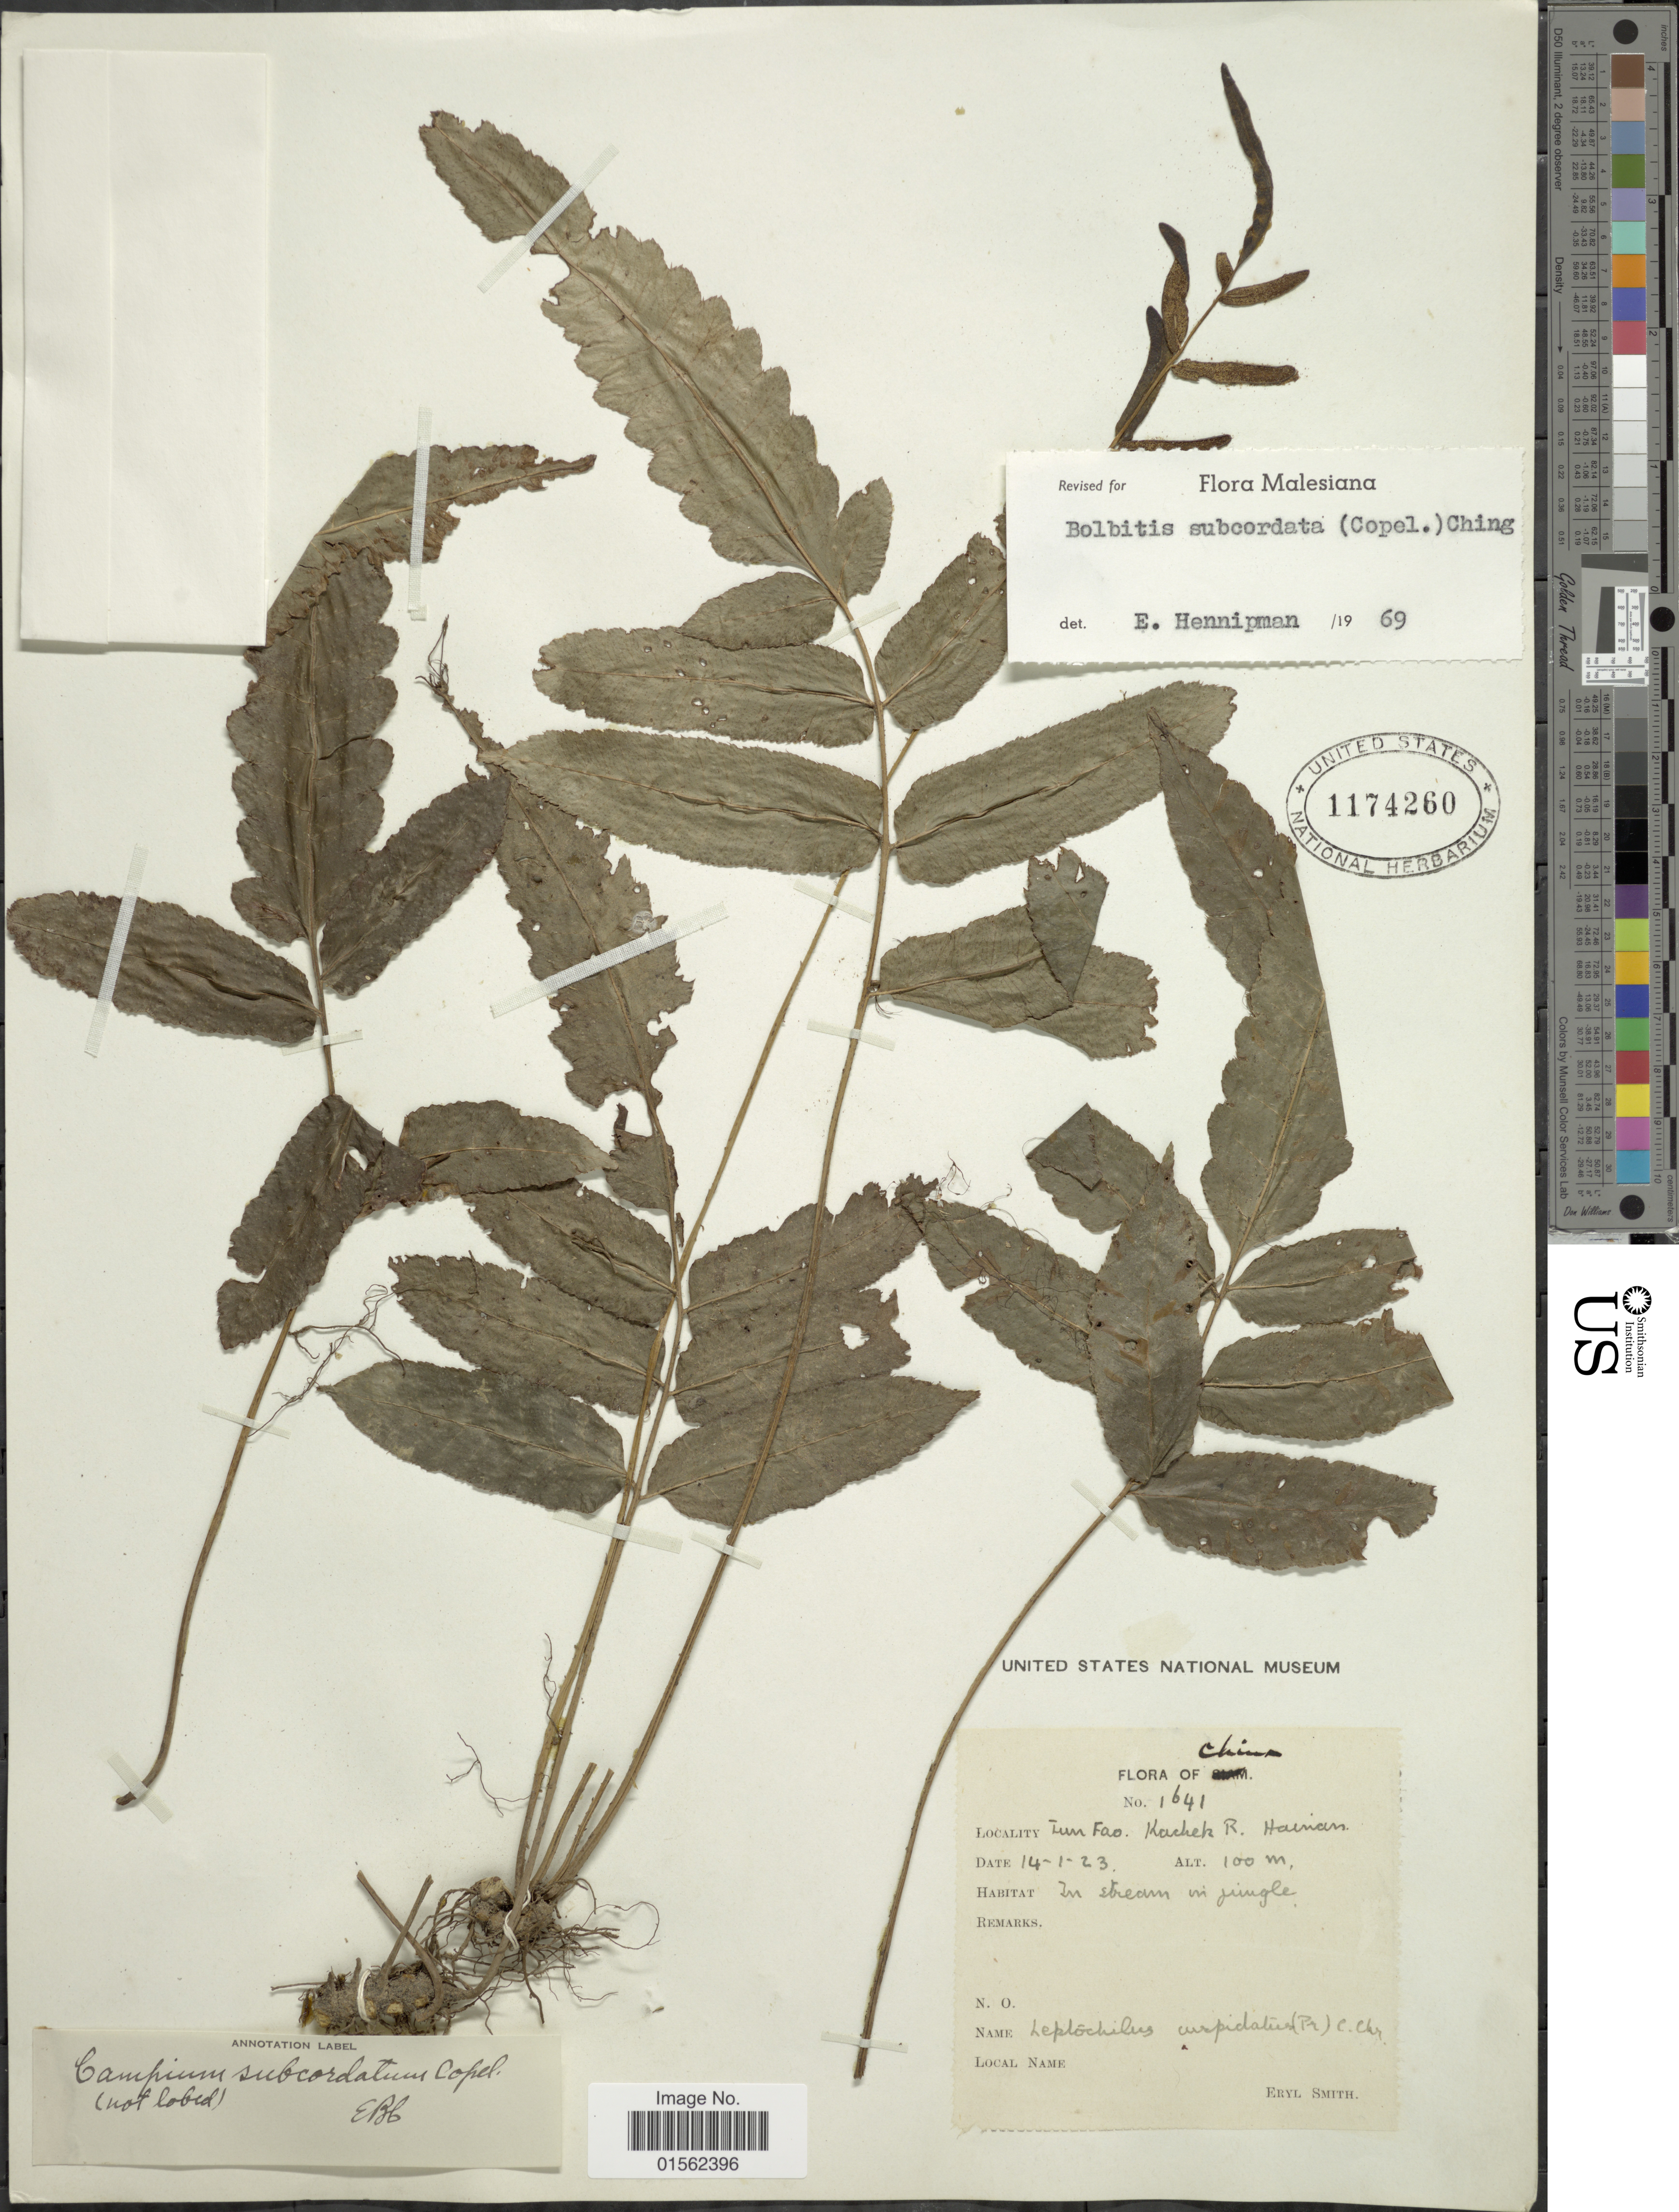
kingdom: Plantae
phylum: Tracheophyta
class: Polypodiopsida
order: Polypodiales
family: Dryopteridaceae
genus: Bolbitis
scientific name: Bolbitis subcordata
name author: (Copel.) Ching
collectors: C. E. Smith Jr.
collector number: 1641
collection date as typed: Transcribed d/m/y: 14/1/23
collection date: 1923-01-14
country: China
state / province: Hainan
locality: China, Tun Fao, Kachek R. In stream in jungles.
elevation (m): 100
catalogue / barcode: US 1174260